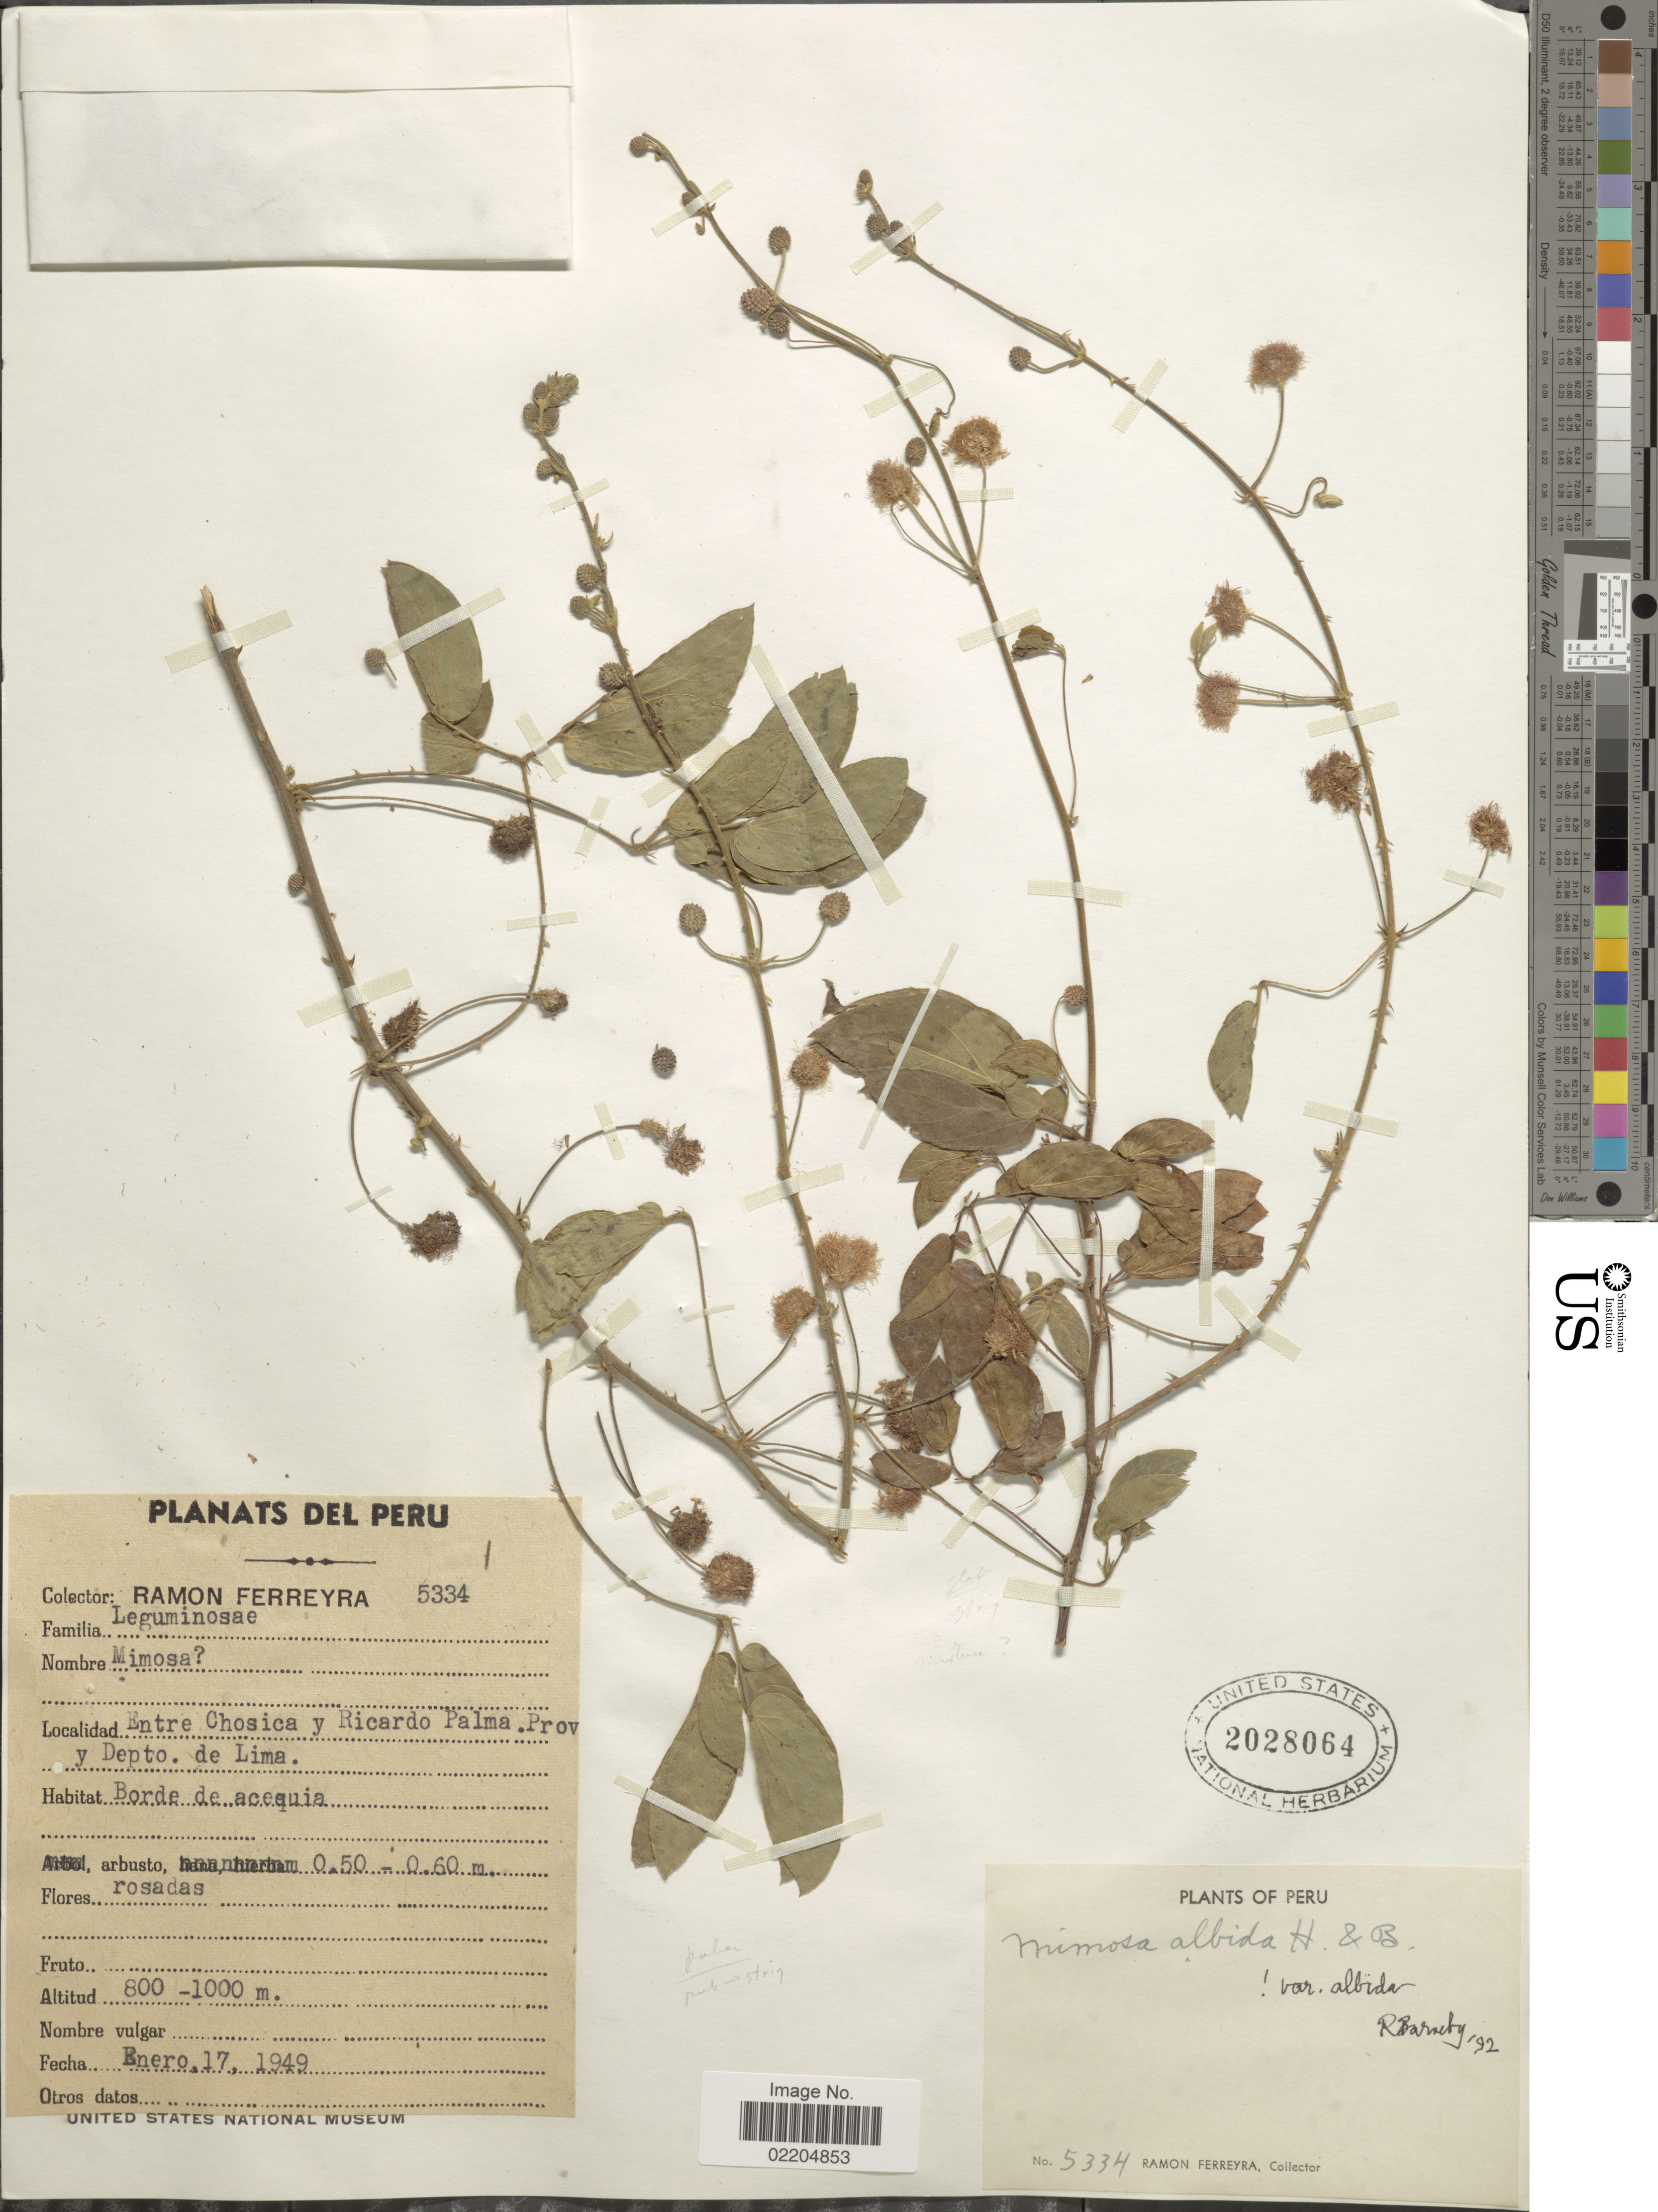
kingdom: Plantae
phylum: Tracheophyta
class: Magnoliopsida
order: Fabales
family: Fabaceae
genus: Mimosa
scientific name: Mimosa albida var. albida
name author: Humb. & Bonpl. ex Willd.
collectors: R. A. Ferreyra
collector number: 5334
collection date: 1949-01-17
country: Peru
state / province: Lima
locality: Entre Chosica y Ricardo Palma. Prov. y Depto. de Lima.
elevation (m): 800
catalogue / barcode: US 2028064